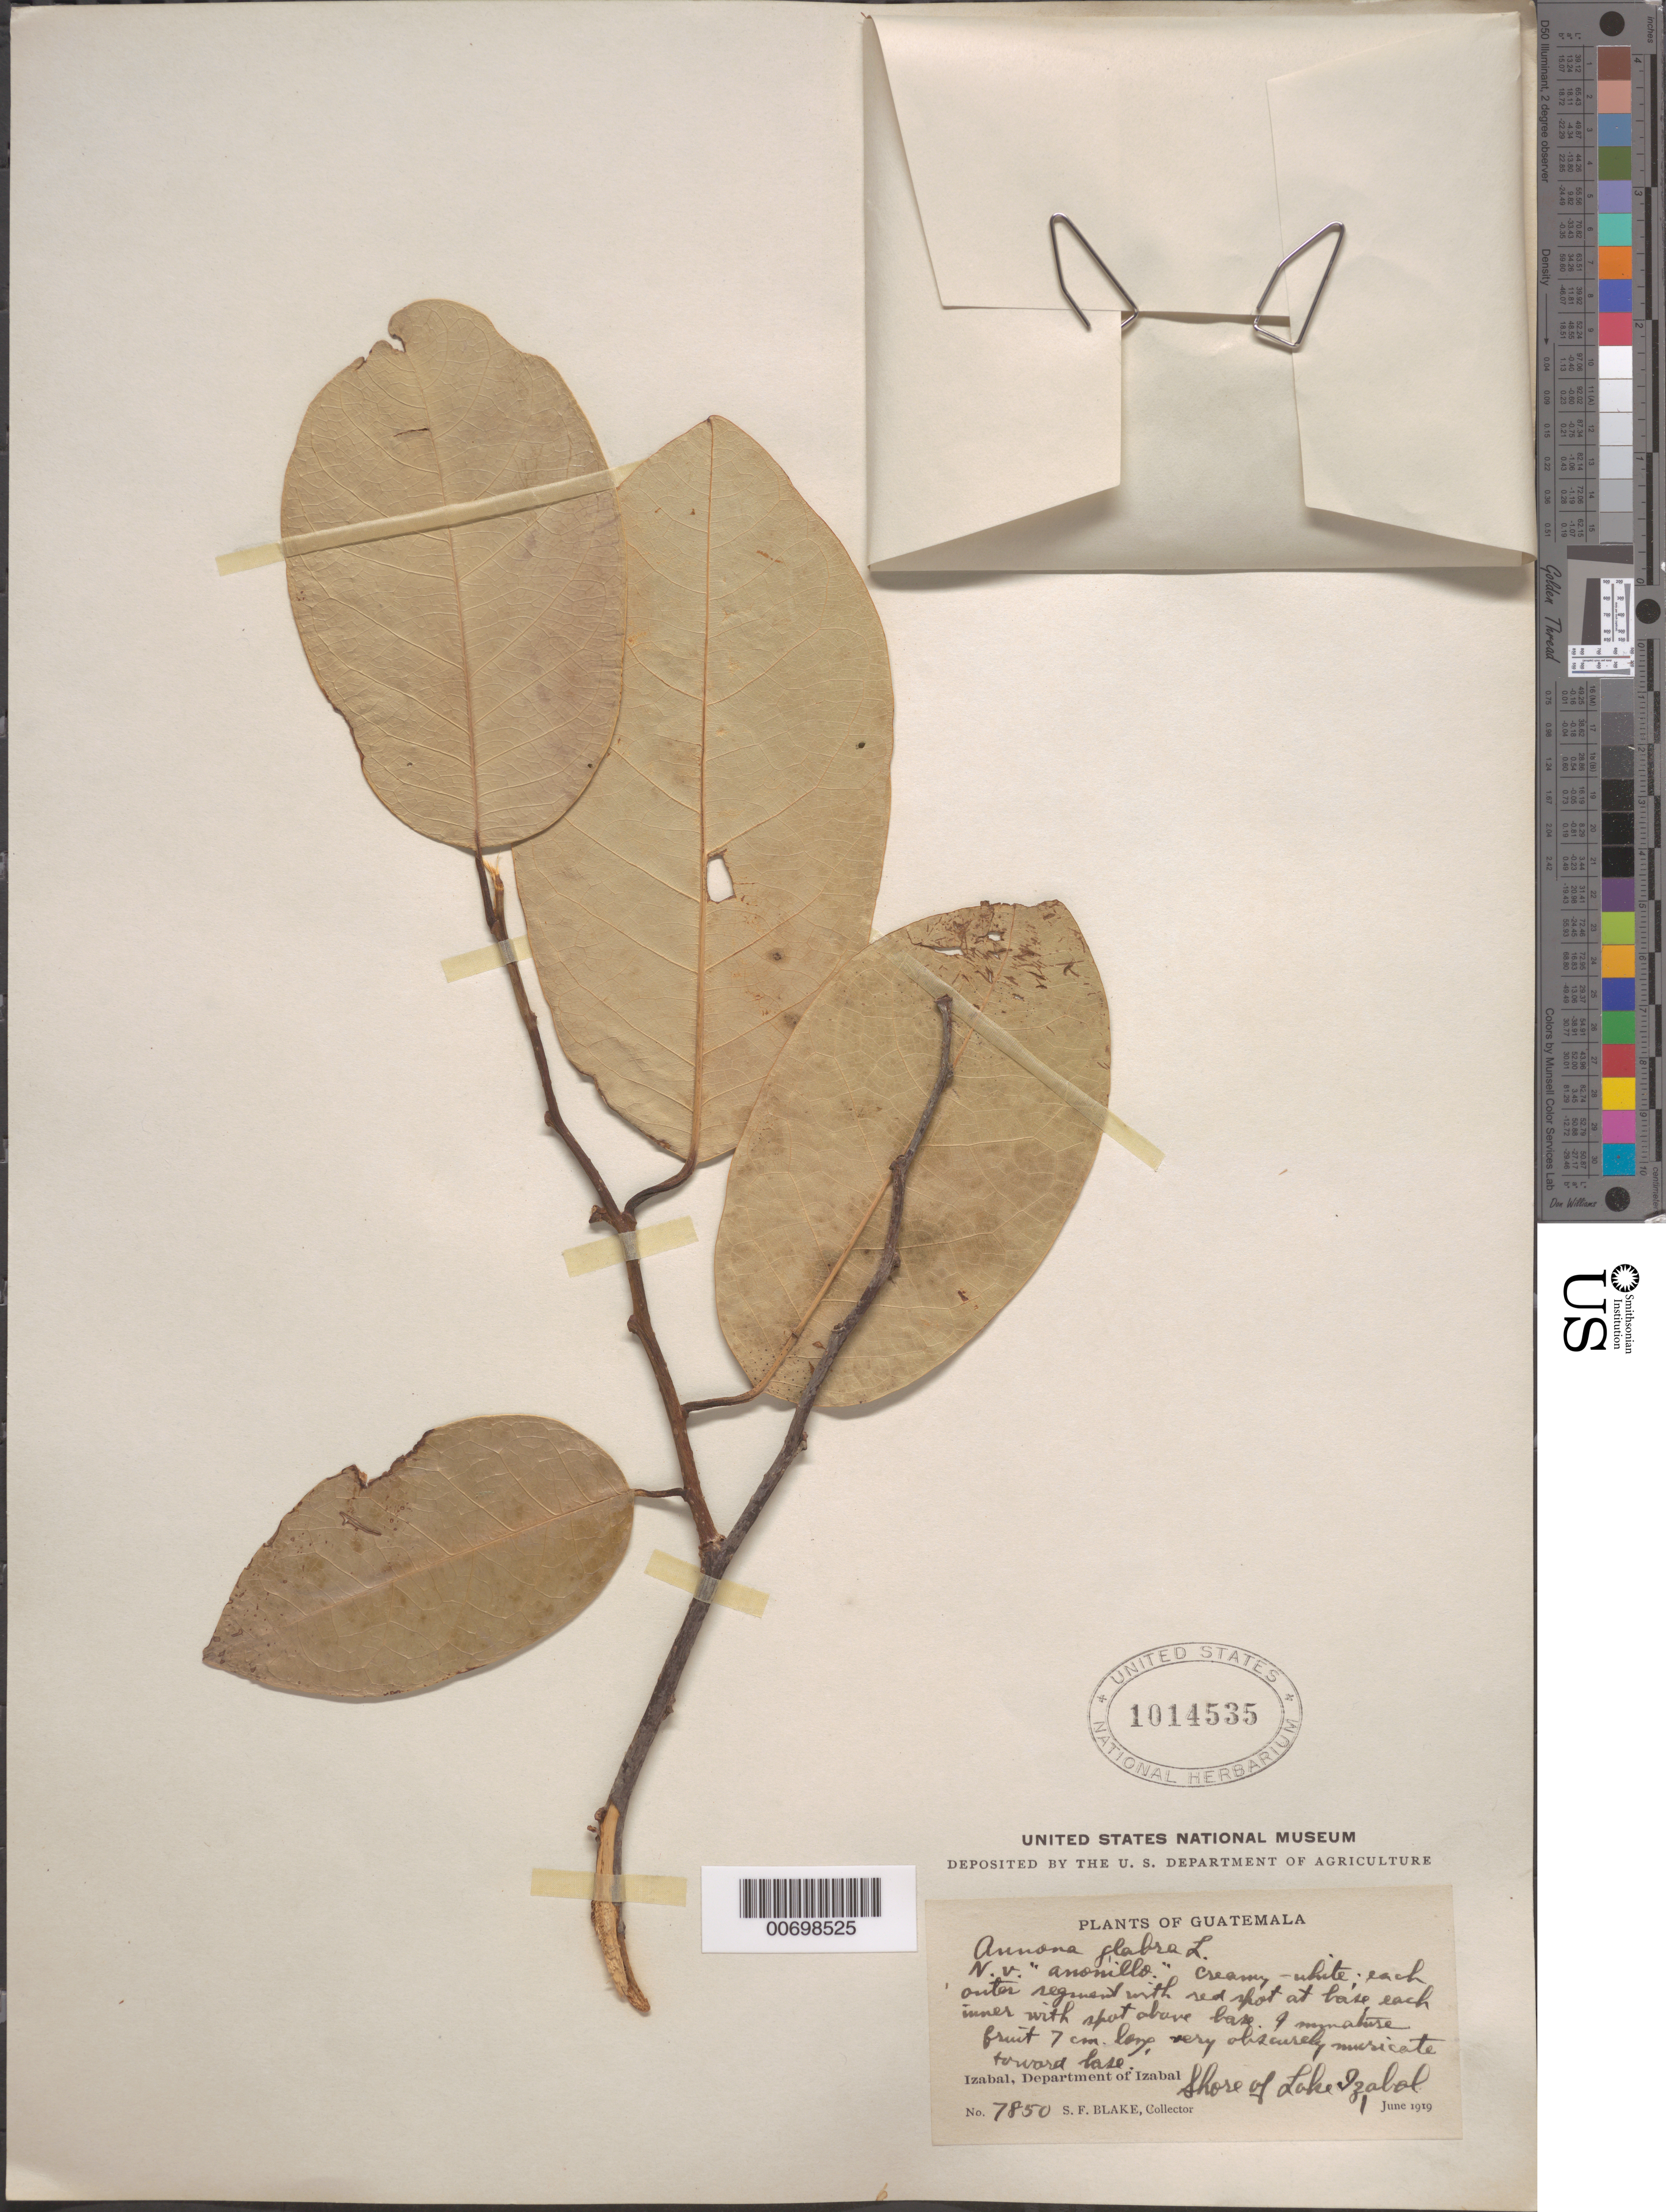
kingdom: Plantae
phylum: Tracheophyta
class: Magnoliopsida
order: Magnoliales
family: Annonaceae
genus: Annona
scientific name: Annona glabra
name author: L.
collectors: S. Blake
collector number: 7850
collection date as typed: Jun 1919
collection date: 1919-06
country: Guatemala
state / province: Izabal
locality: Shore of Lake Izabal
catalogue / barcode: US 1014535